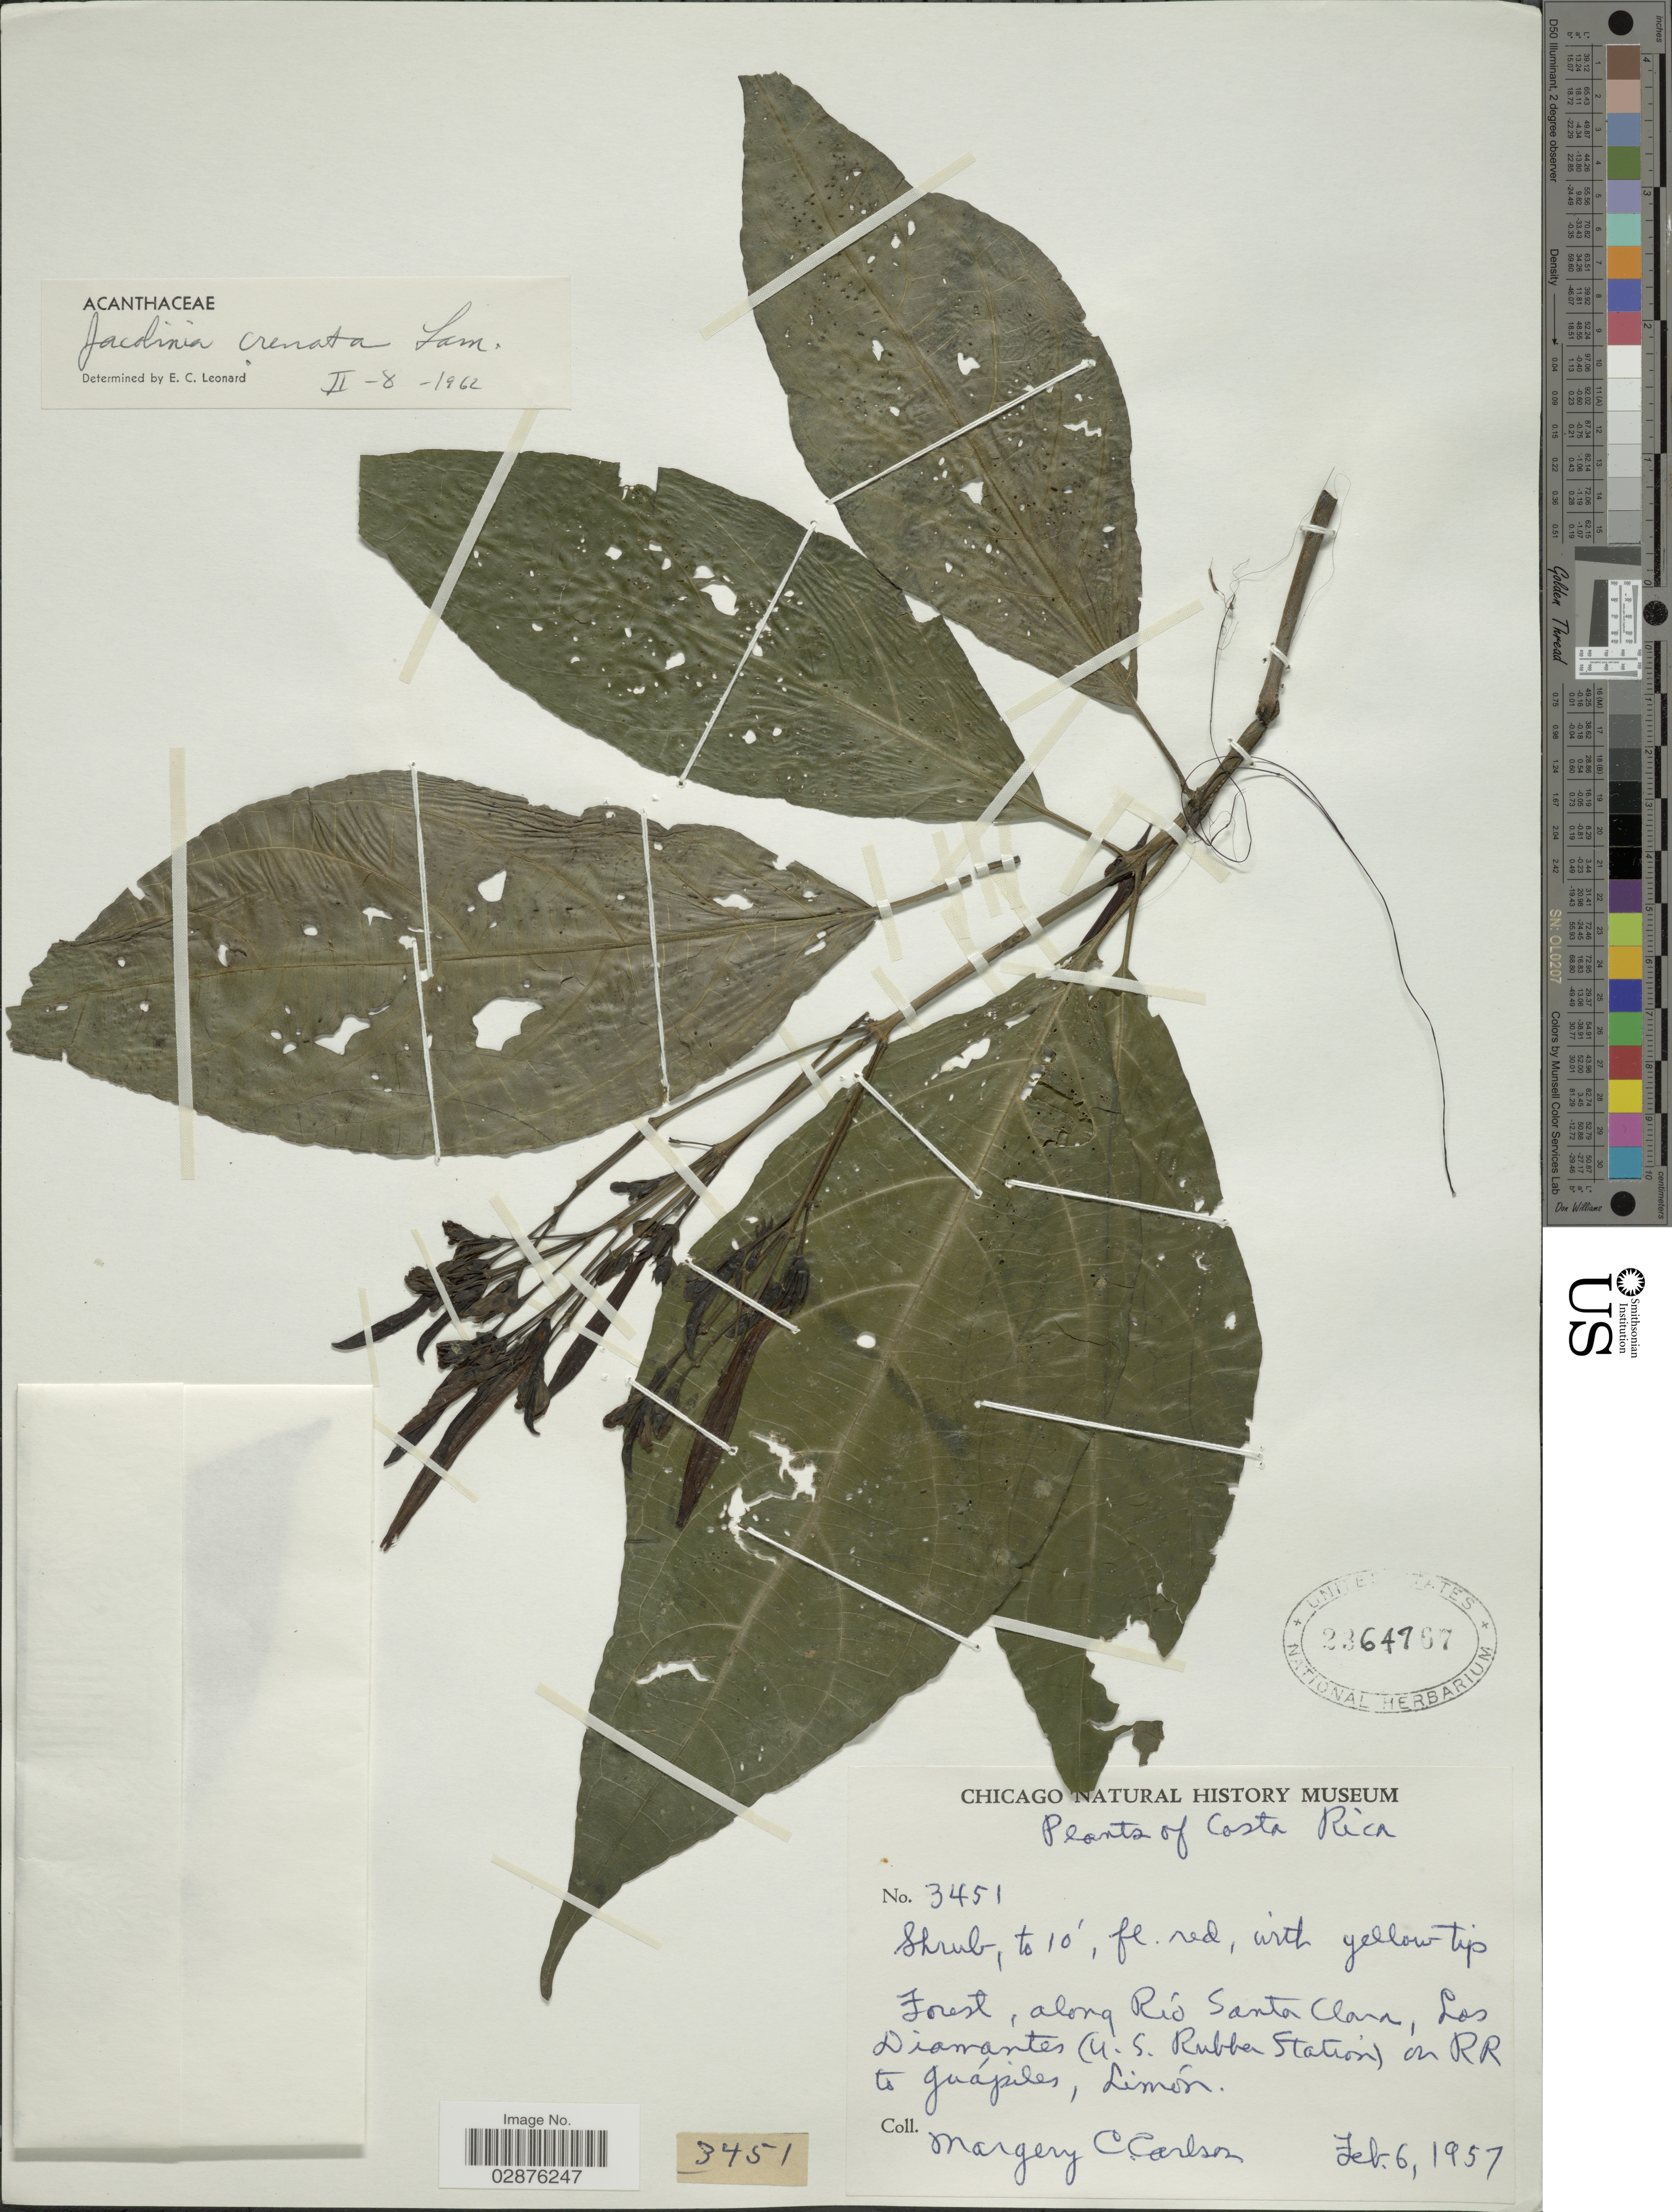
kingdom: Plantae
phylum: Tracheophyta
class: Magnoliopsida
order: Lamiales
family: Acanthaceae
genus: Justicia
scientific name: Justicia crenata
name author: (Leonard) Durkee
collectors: M. C. Carlson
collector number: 3451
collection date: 1957-02-06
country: Costa Rica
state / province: Limón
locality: Forest, along Rio Santa Clara, Los Diamantes (U.S. Rubber Station) on RR to Guápiles.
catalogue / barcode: US 2364767